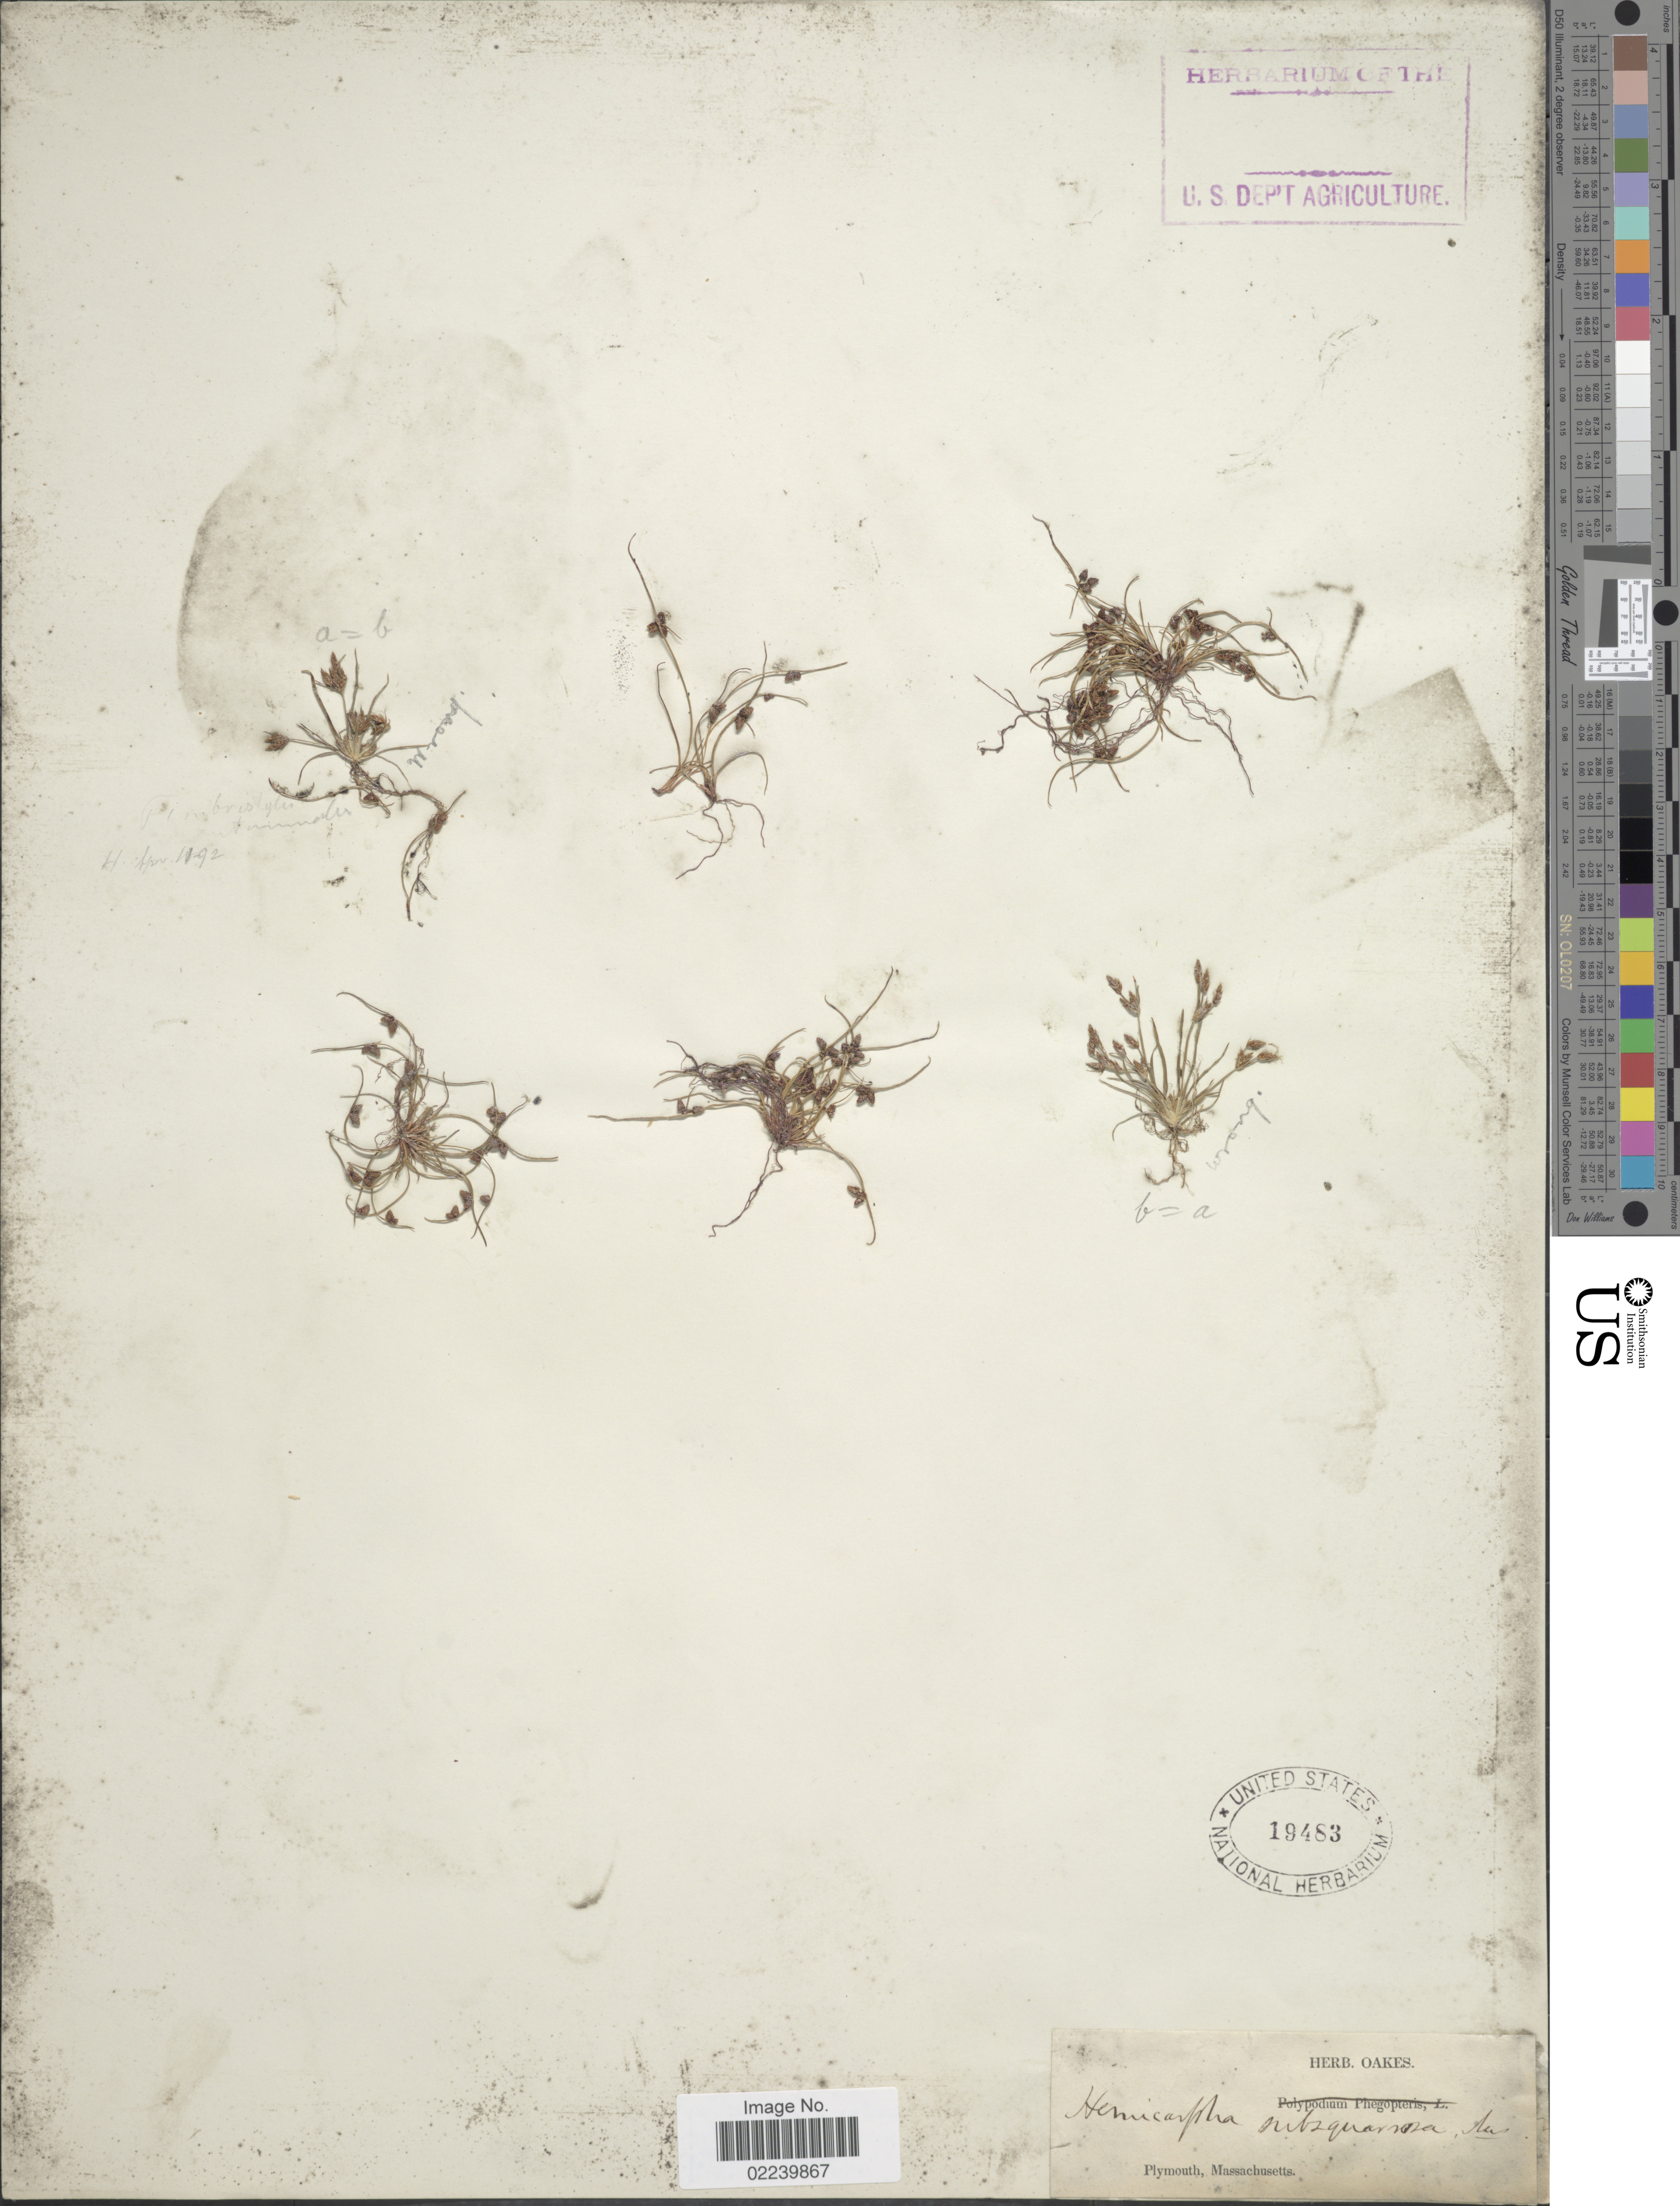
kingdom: Plantae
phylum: Tracheophyta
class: Liliopsida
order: Poales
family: Cyperaceae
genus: Cyperus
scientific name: Cyperus subsquarrosus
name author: (Muhl.) Bauters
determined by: Strong, M. T., (US), Smithsonian Institution - National Museum of Natural History (UNITED STATES)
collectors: ex herb. Oakes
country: United States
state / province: Massachusetts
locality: Plymouth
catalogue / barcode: US 19483